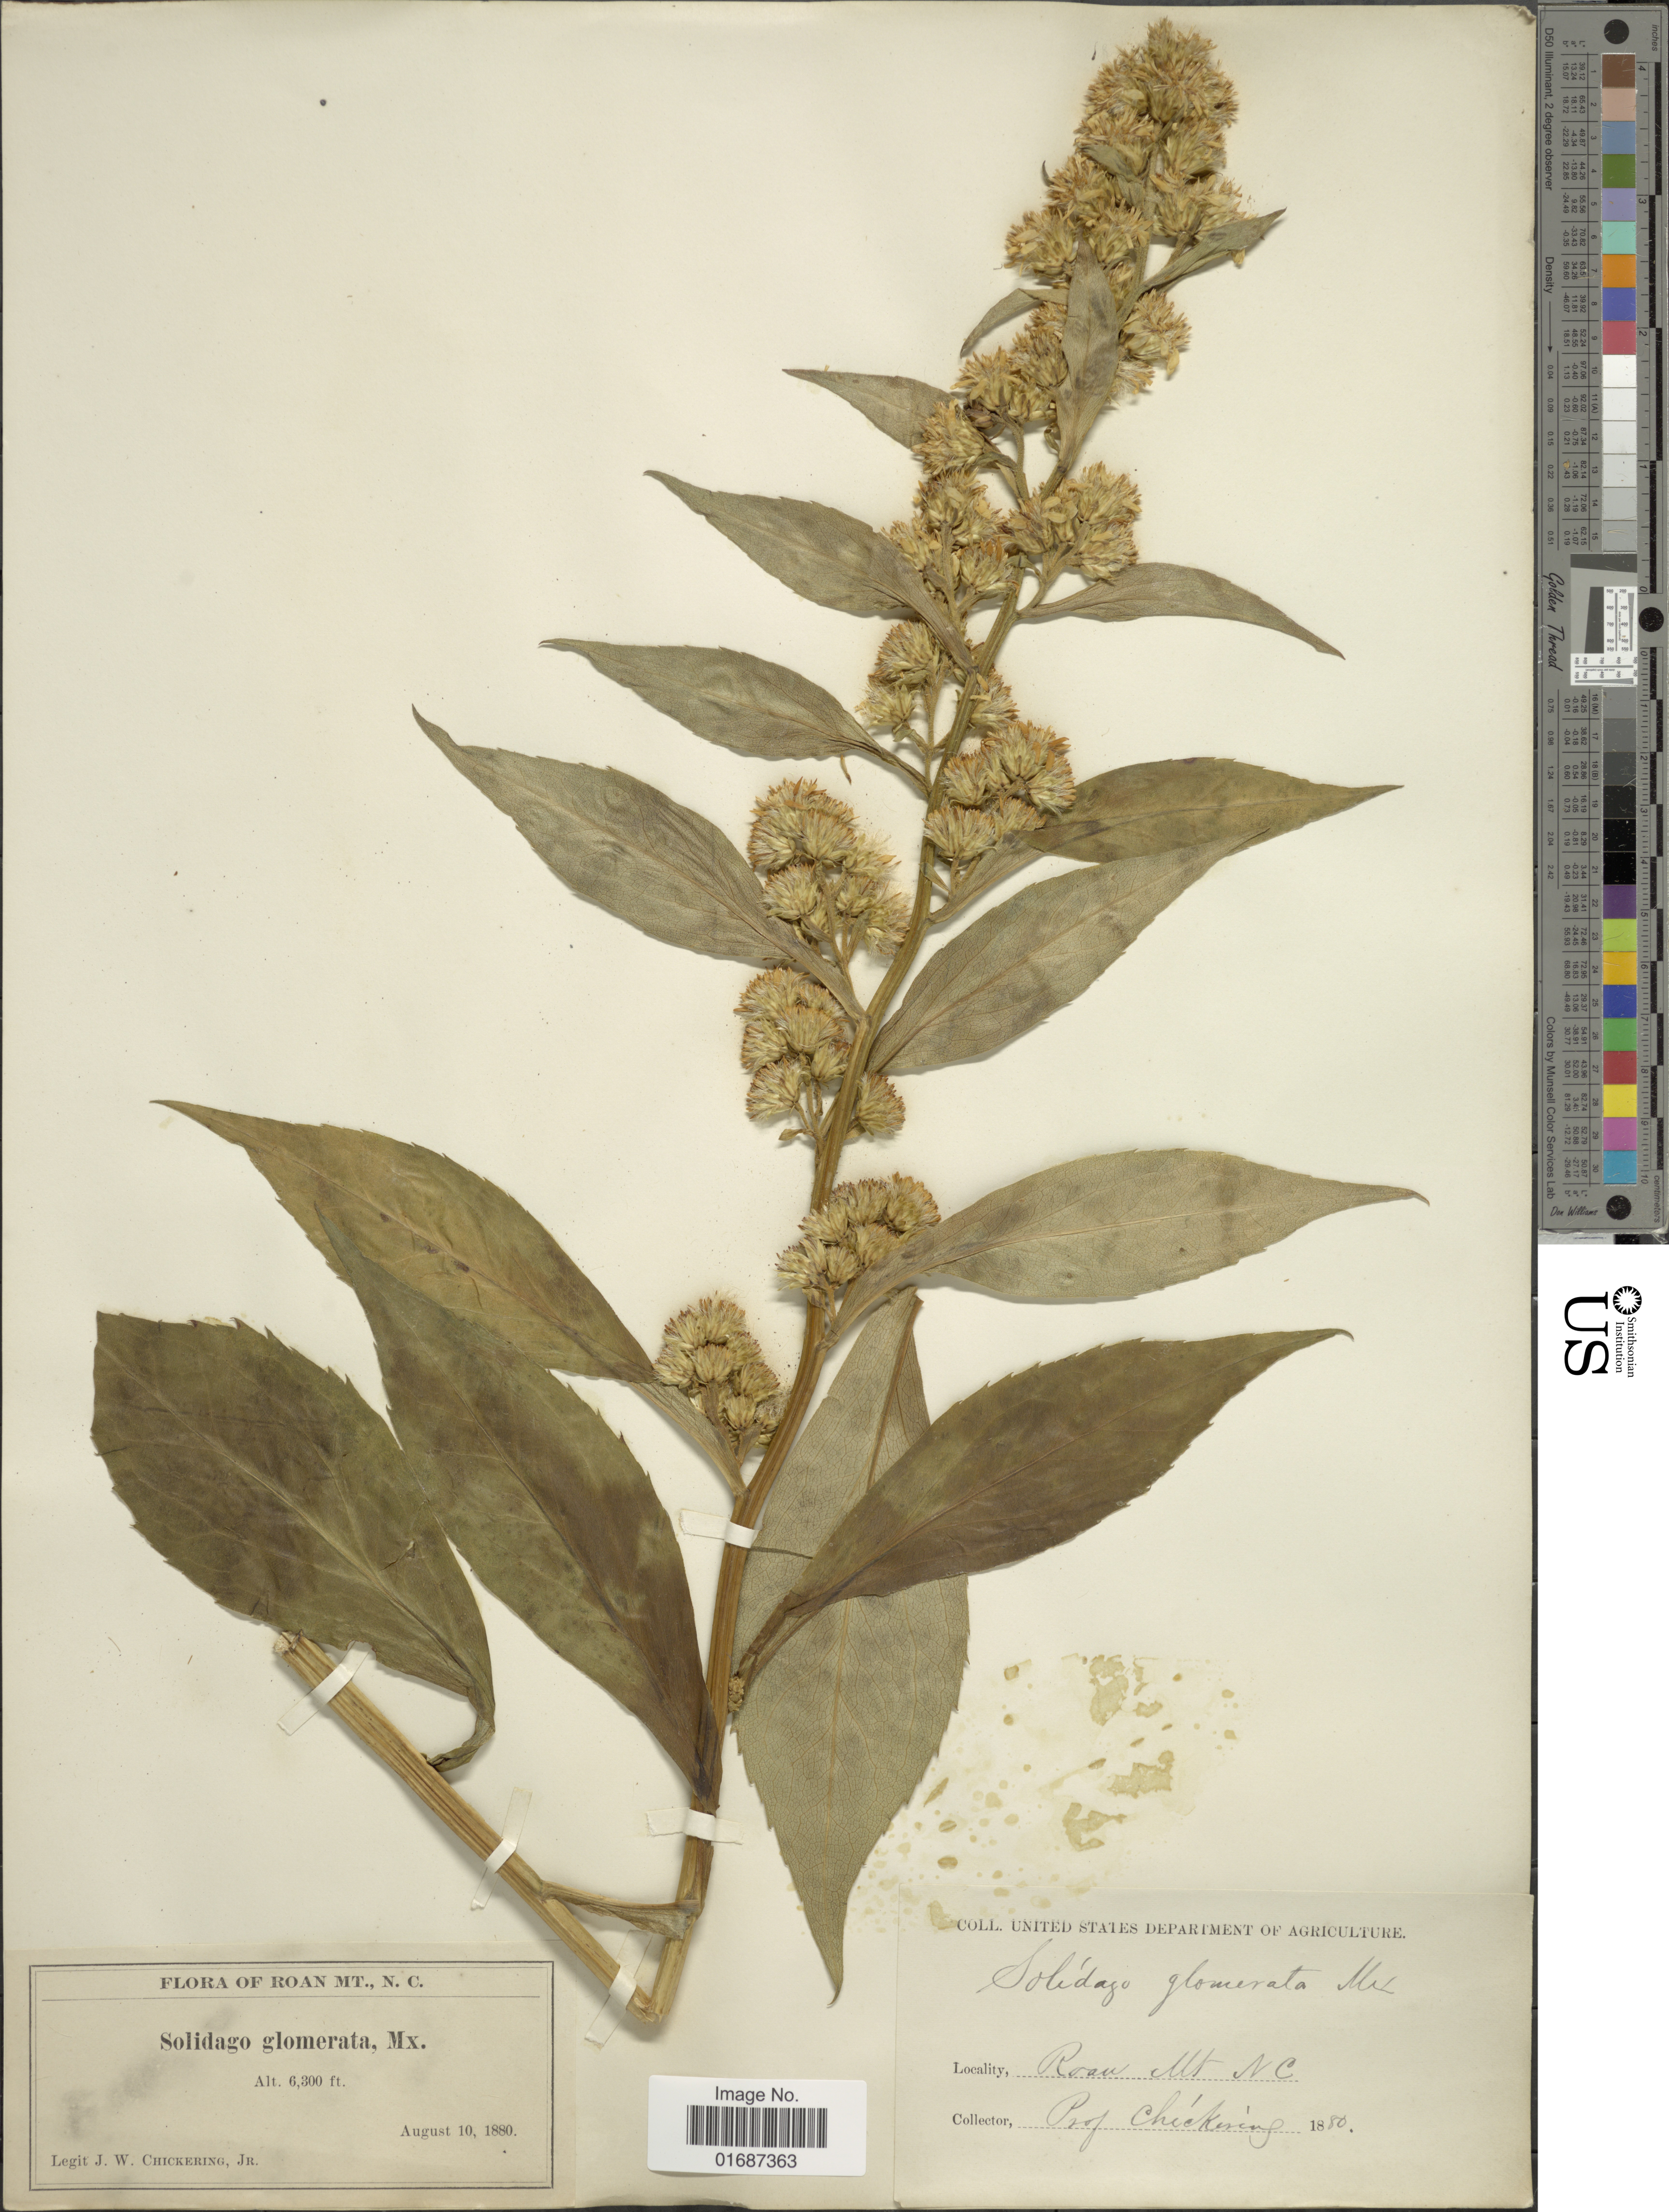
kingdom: Plantae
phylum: Tracheophyta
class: Magnoliopsida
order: Asterales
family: Asteraceae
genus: Solidago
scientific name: Solidago glomerata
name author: Michx.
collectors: J. W. Chickering Jr.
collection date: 1880-08-10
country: United States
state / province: North Carolina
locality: Roan Mt.